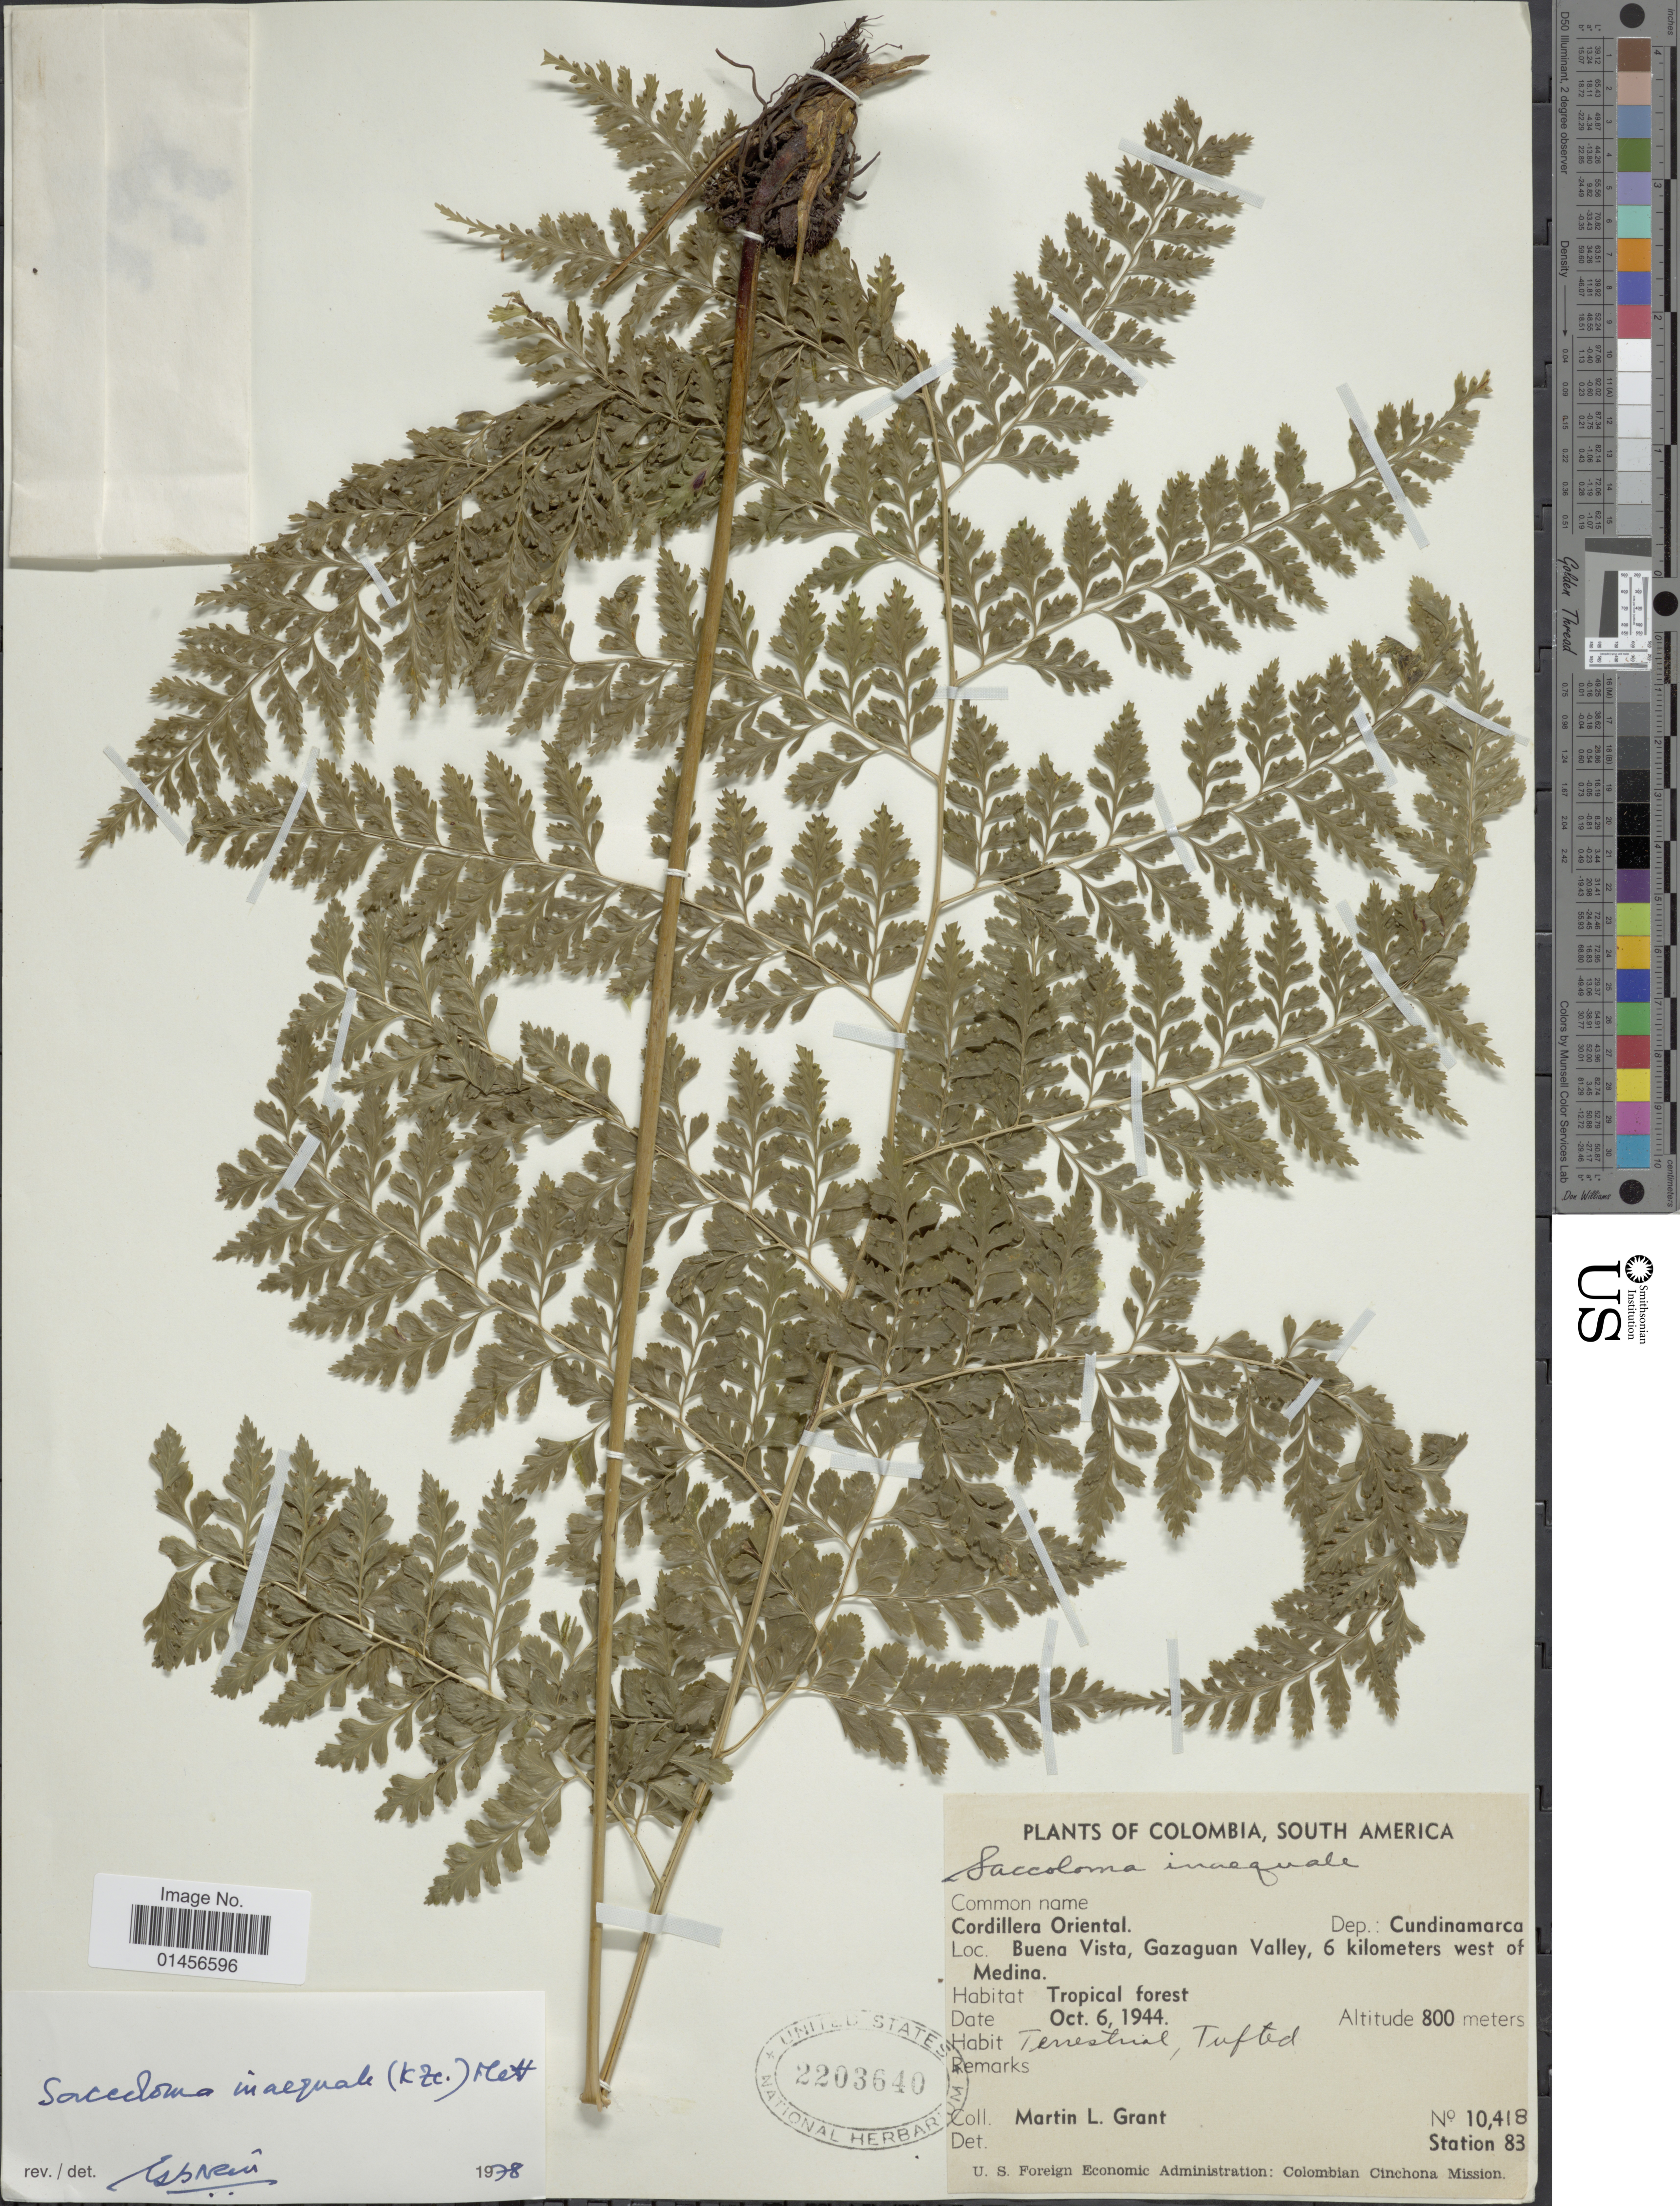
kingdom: Plantae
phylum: Tracheophyta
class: Polypodiopsida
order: Polypodiales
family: Saccolomataceae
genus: Saccoloma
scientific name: Saccoloma inaequale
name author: (Kunze) Mett.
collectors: M. L. Grant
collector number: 10418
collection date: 1944-10-06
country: Colombia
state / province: Cundinamarca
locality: Buena Vista, Gazaguan Valley, 6 kilometers west of Medina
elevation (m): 800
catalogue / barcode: US 2203640